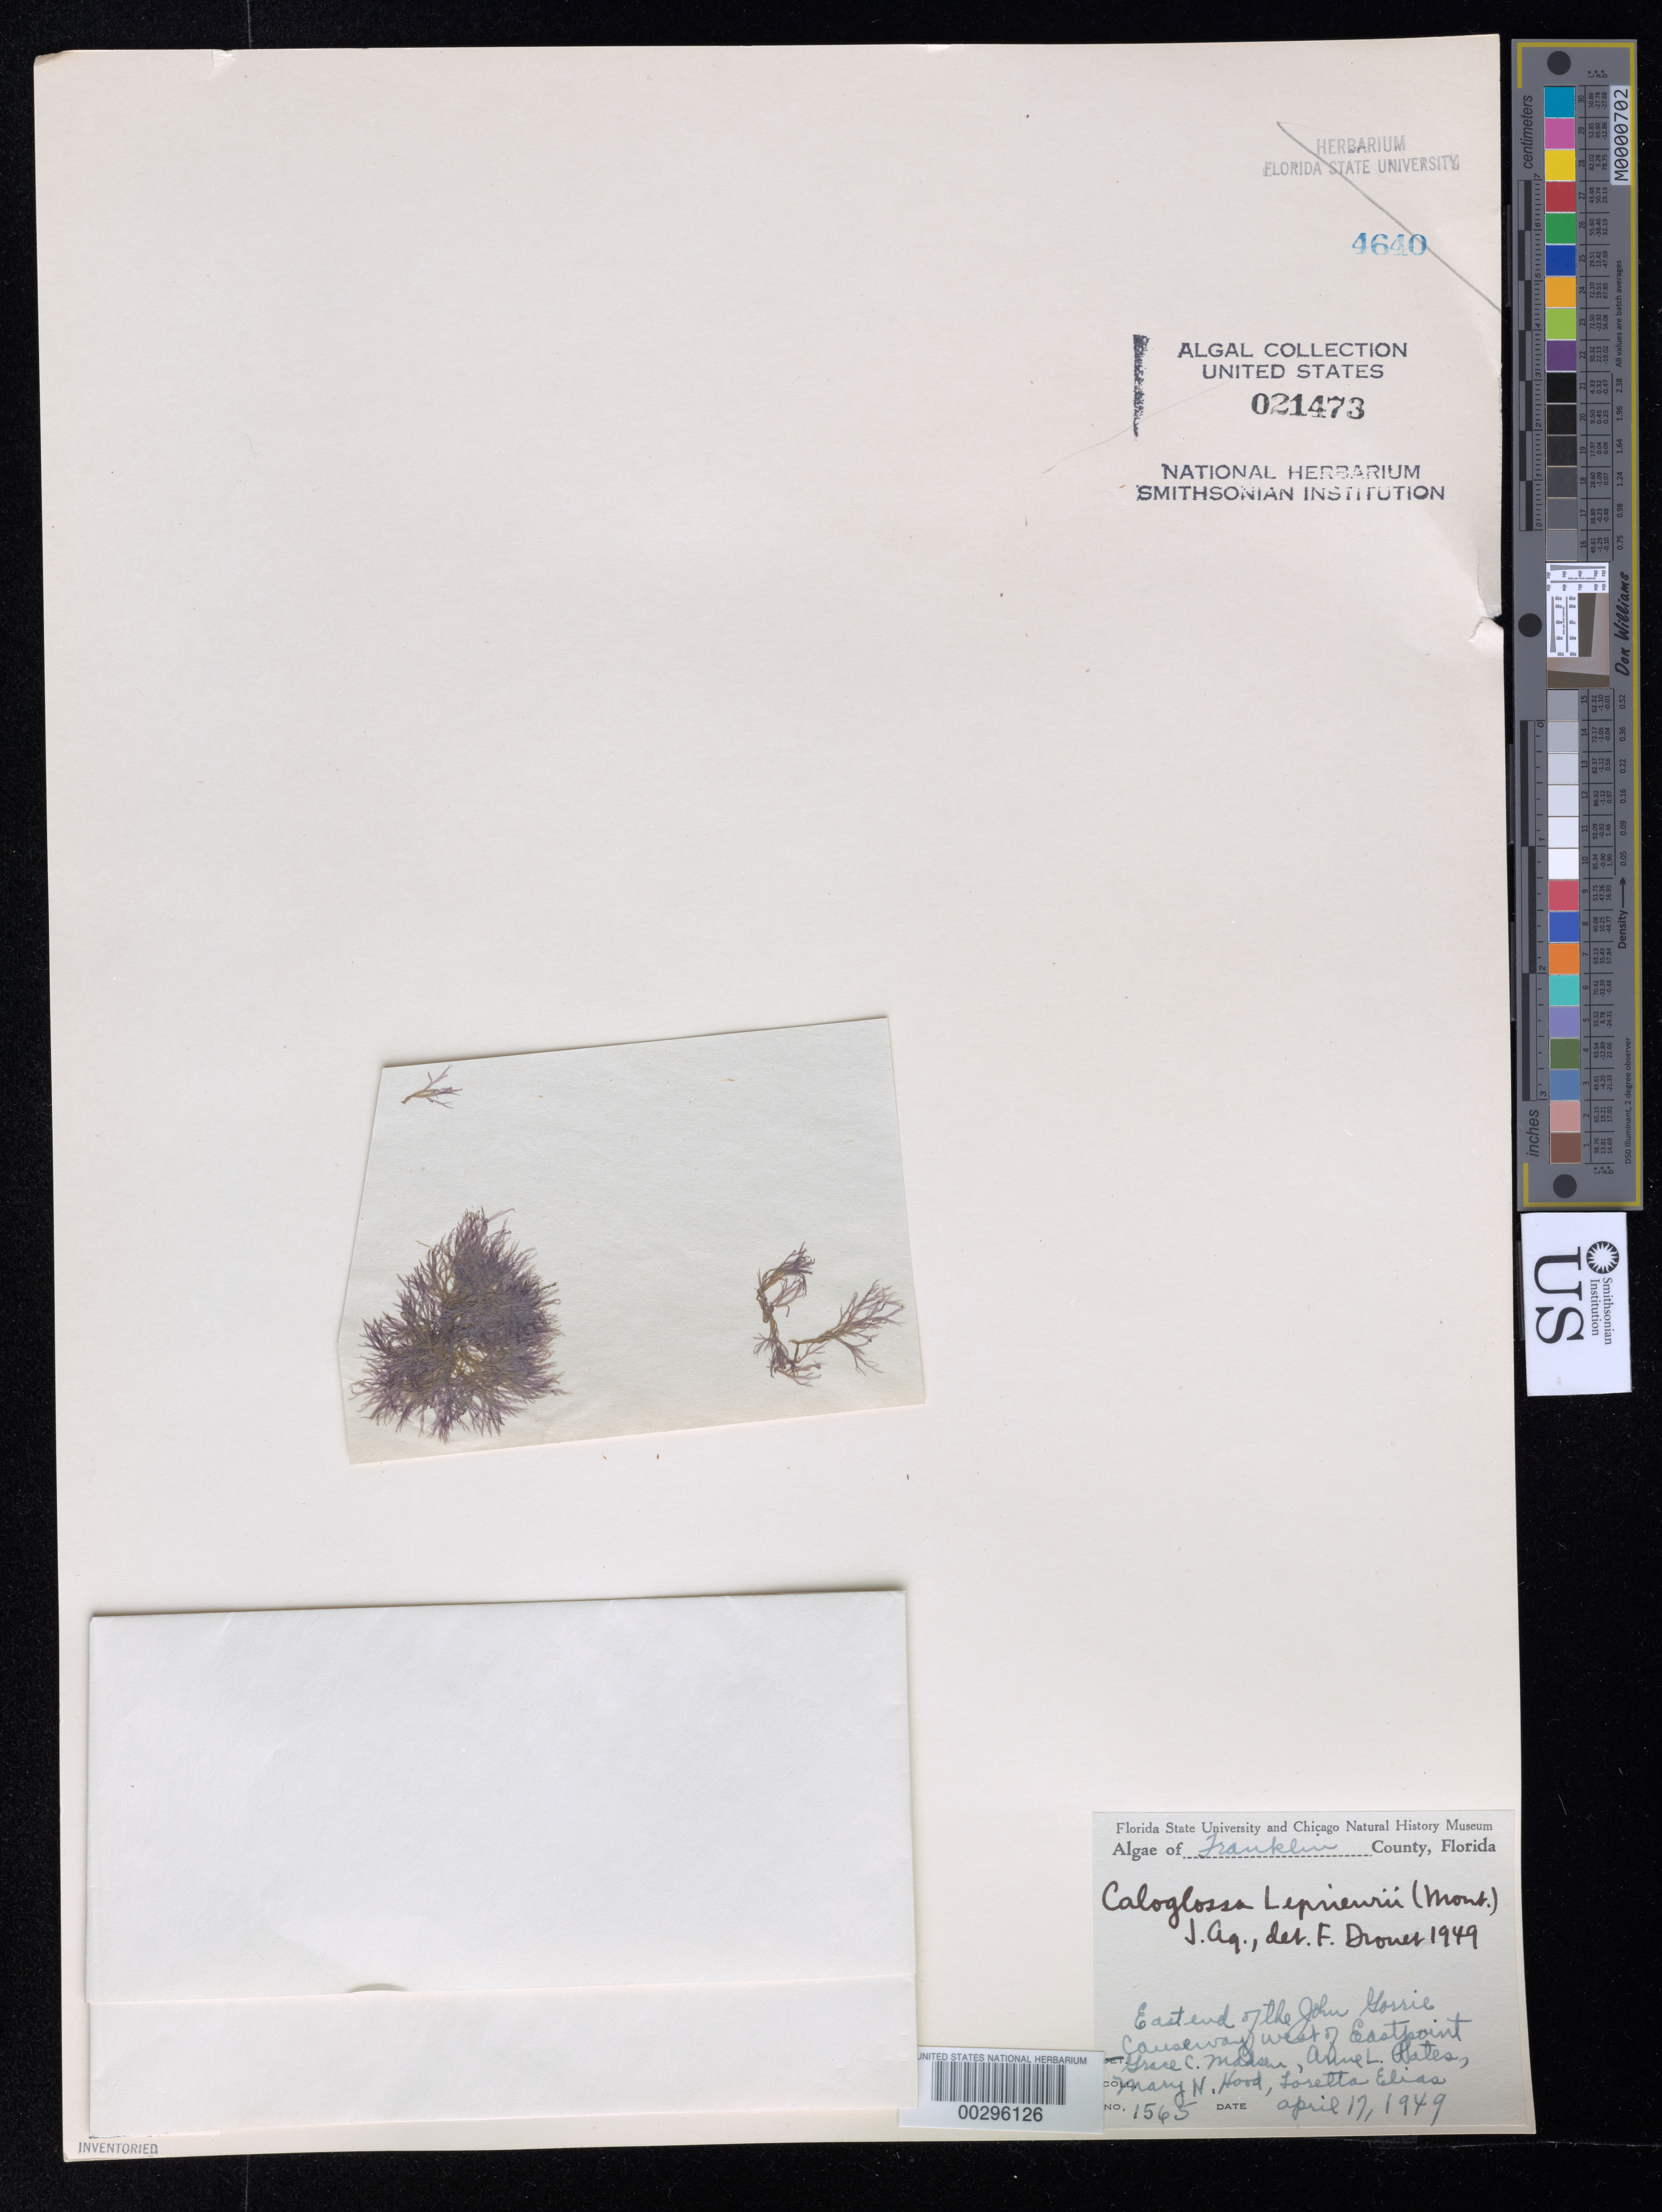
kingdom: Plantae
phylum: Rhodophyta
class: Florideophyceae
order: Ceramiales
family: Delesseriaceae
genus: Caloglossa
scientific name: Caloglossa leprieurii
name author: (Mont.) G. Martens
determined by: Drouet, F. E.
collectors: G. Madsen, A. Pates, M. Hood & L. Elias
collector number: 1565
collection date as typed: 17 Apr 1949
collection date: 1949-04-17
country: United States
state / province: Florida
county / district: Franklin County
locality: Eastern John Gorrie Causeway west of Eastpoint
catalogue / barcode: US 21473